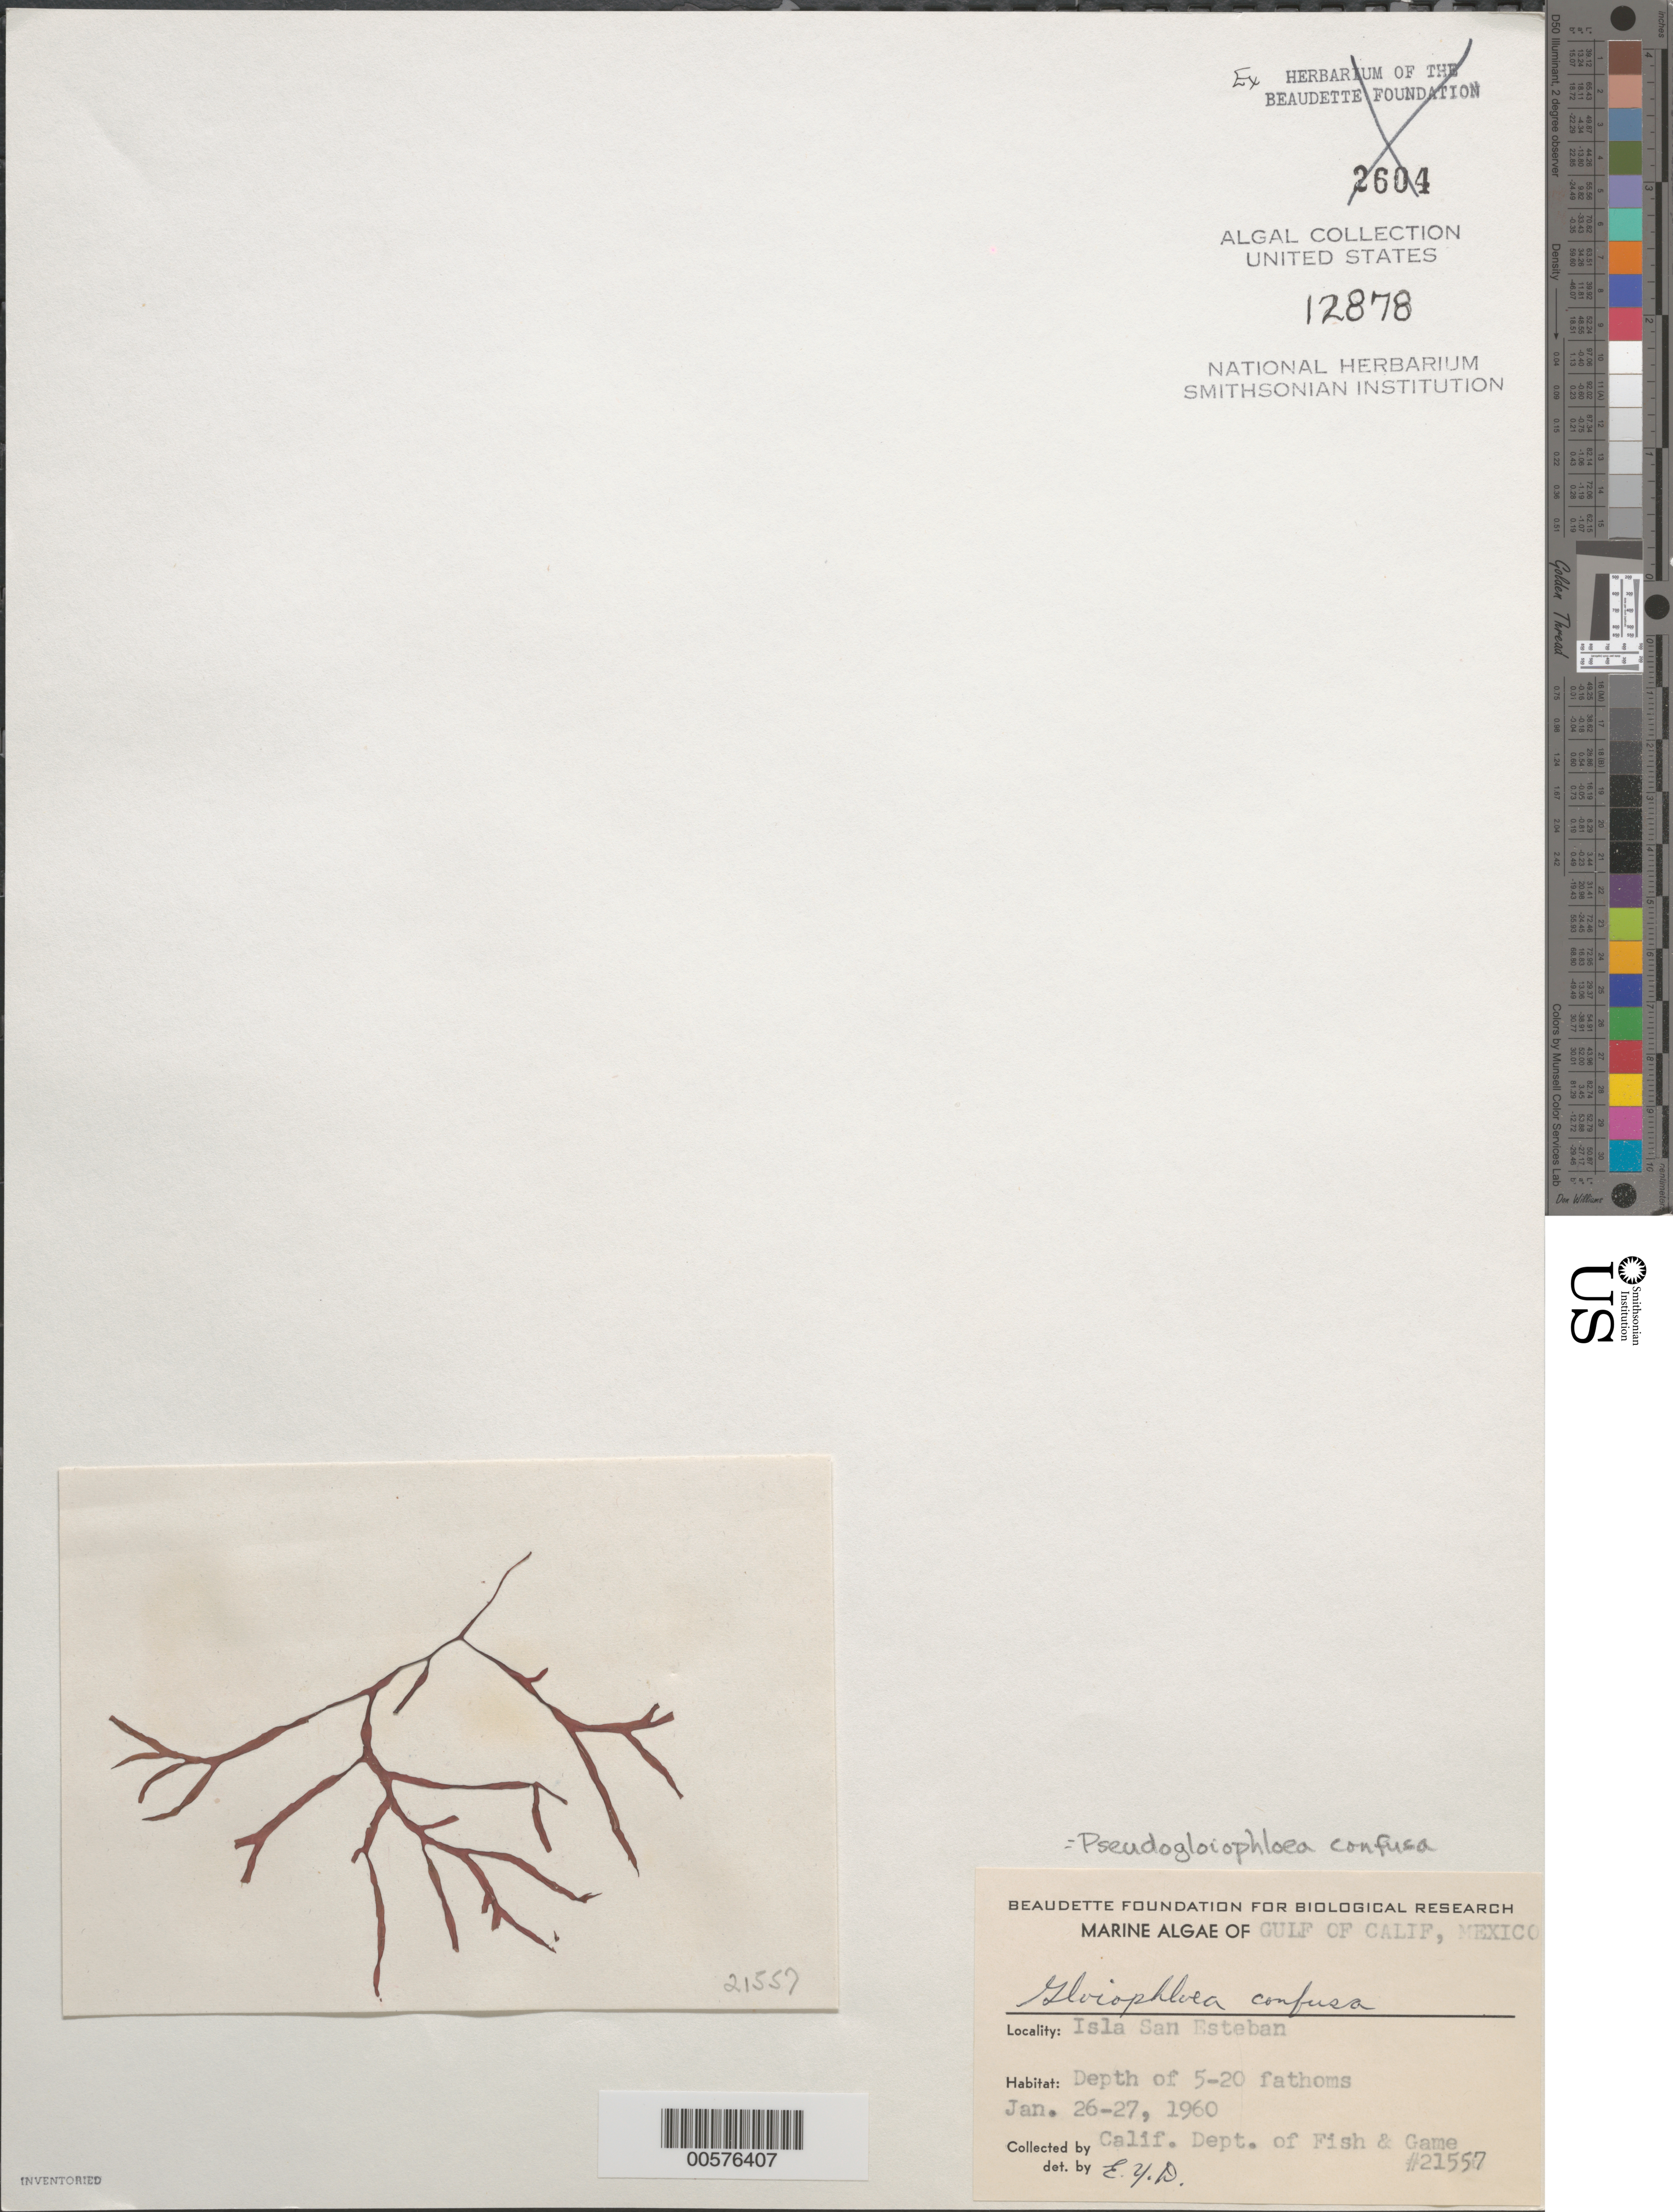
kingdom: Plantae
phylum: Rhodophyta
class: Florideophyceae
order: Nemaliales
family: Scinaiaceae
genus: Scinaia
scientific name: Scinaia confusa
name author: (Setch.) Huisman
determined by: Algae name updating Project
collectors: California Dept of Fish & Game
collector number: EYD 21557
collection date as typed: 26 Jan 1960 TO 27 Jan 1960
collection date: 1960-01-26/1960-01-27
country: Mexico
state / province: Baja California Norte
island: Isla San Esteban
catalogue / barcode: US 12878